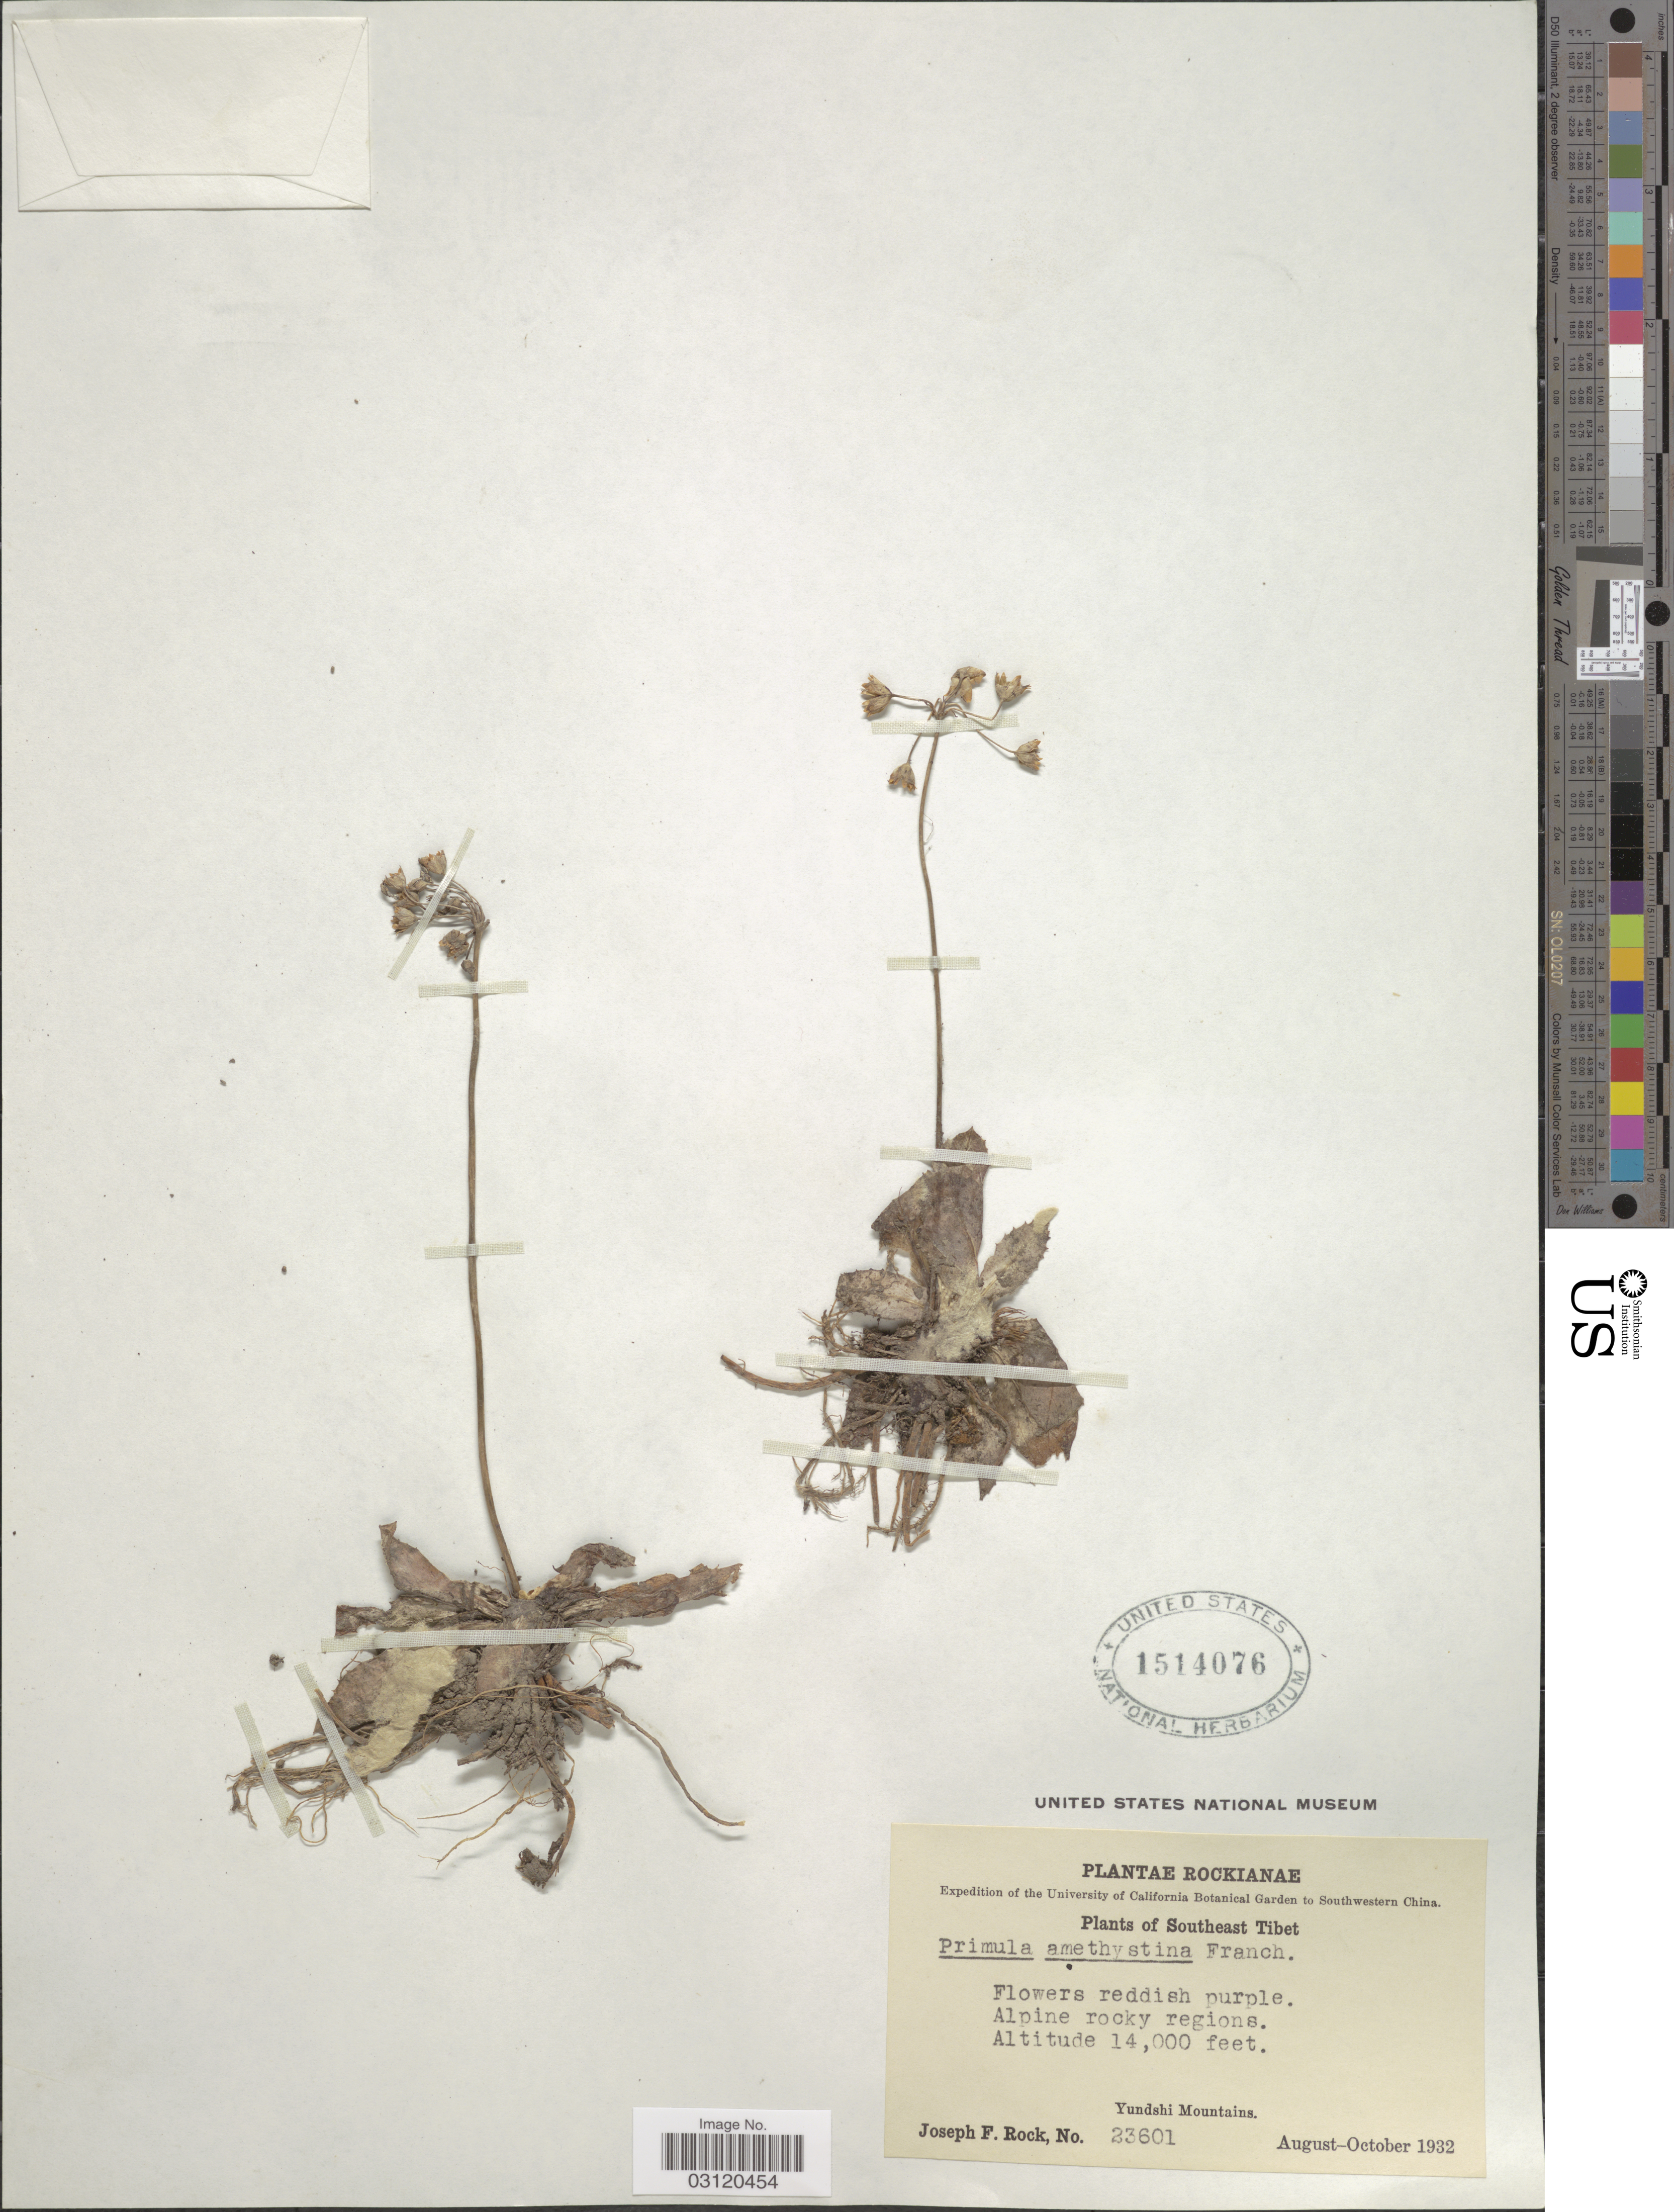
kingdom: Plantae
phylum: Tracheophyta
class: Magnoliopsida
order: Ericales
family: Primulaceae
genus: Primula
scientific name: Primula amethystina subsp. brevifolia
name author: (Forrest) W.W. Sm. & Forrest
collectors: J. F. Rock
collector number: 23601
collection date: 1932-08/1932-10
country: China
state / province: Xizang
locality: Southwestern China. Southeast Tibet. Yundshi Mountains.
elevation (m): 4267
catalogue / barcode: US 1514076